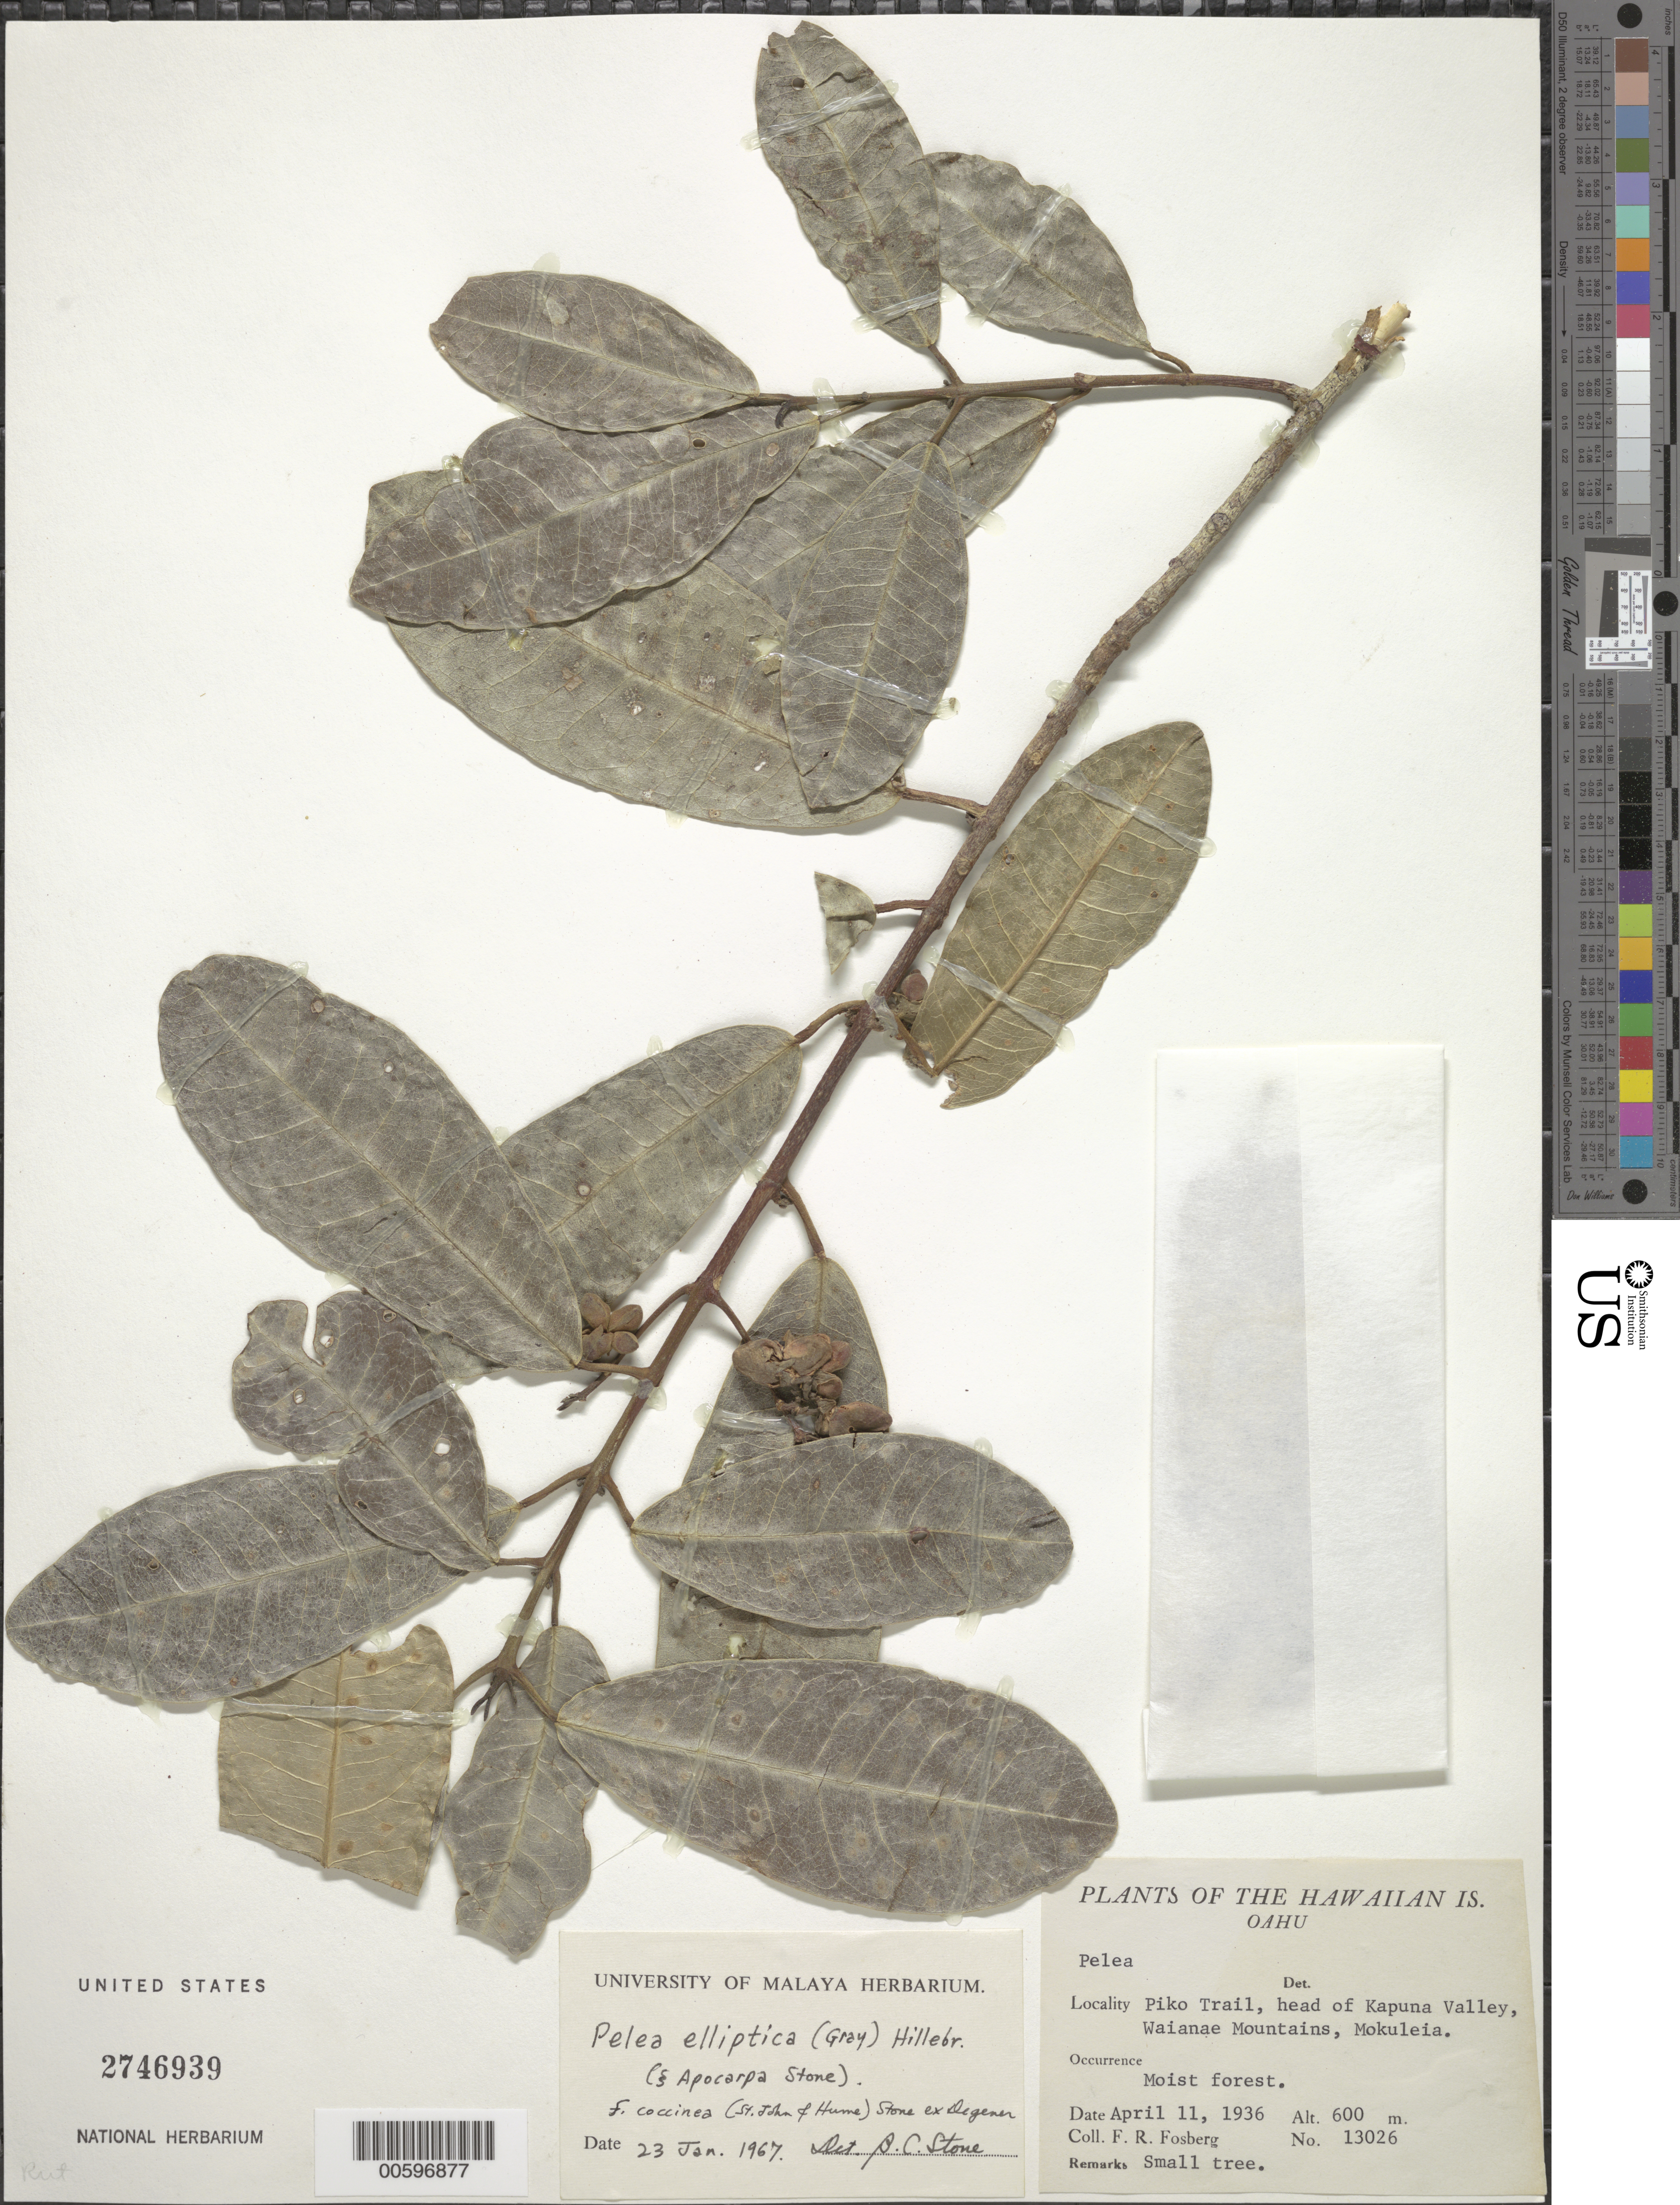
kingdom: Plantae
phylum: Tracheophyta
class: Magnoliopsida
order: Sapindales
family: Rutaceae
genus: Melicope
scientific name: Melicope elliptica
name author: A. Gray in Wilkes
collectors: F. R. Fosberg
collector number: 13026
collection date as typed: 11 Apr 1936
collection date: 1936-04-11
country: United States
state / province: Hawaii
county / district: Honolulu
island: Oahu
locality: Piko Trail, head of Kapuna Valley, Waianae Mts., Mokuleia.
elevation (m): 600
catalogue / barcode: US 2746939